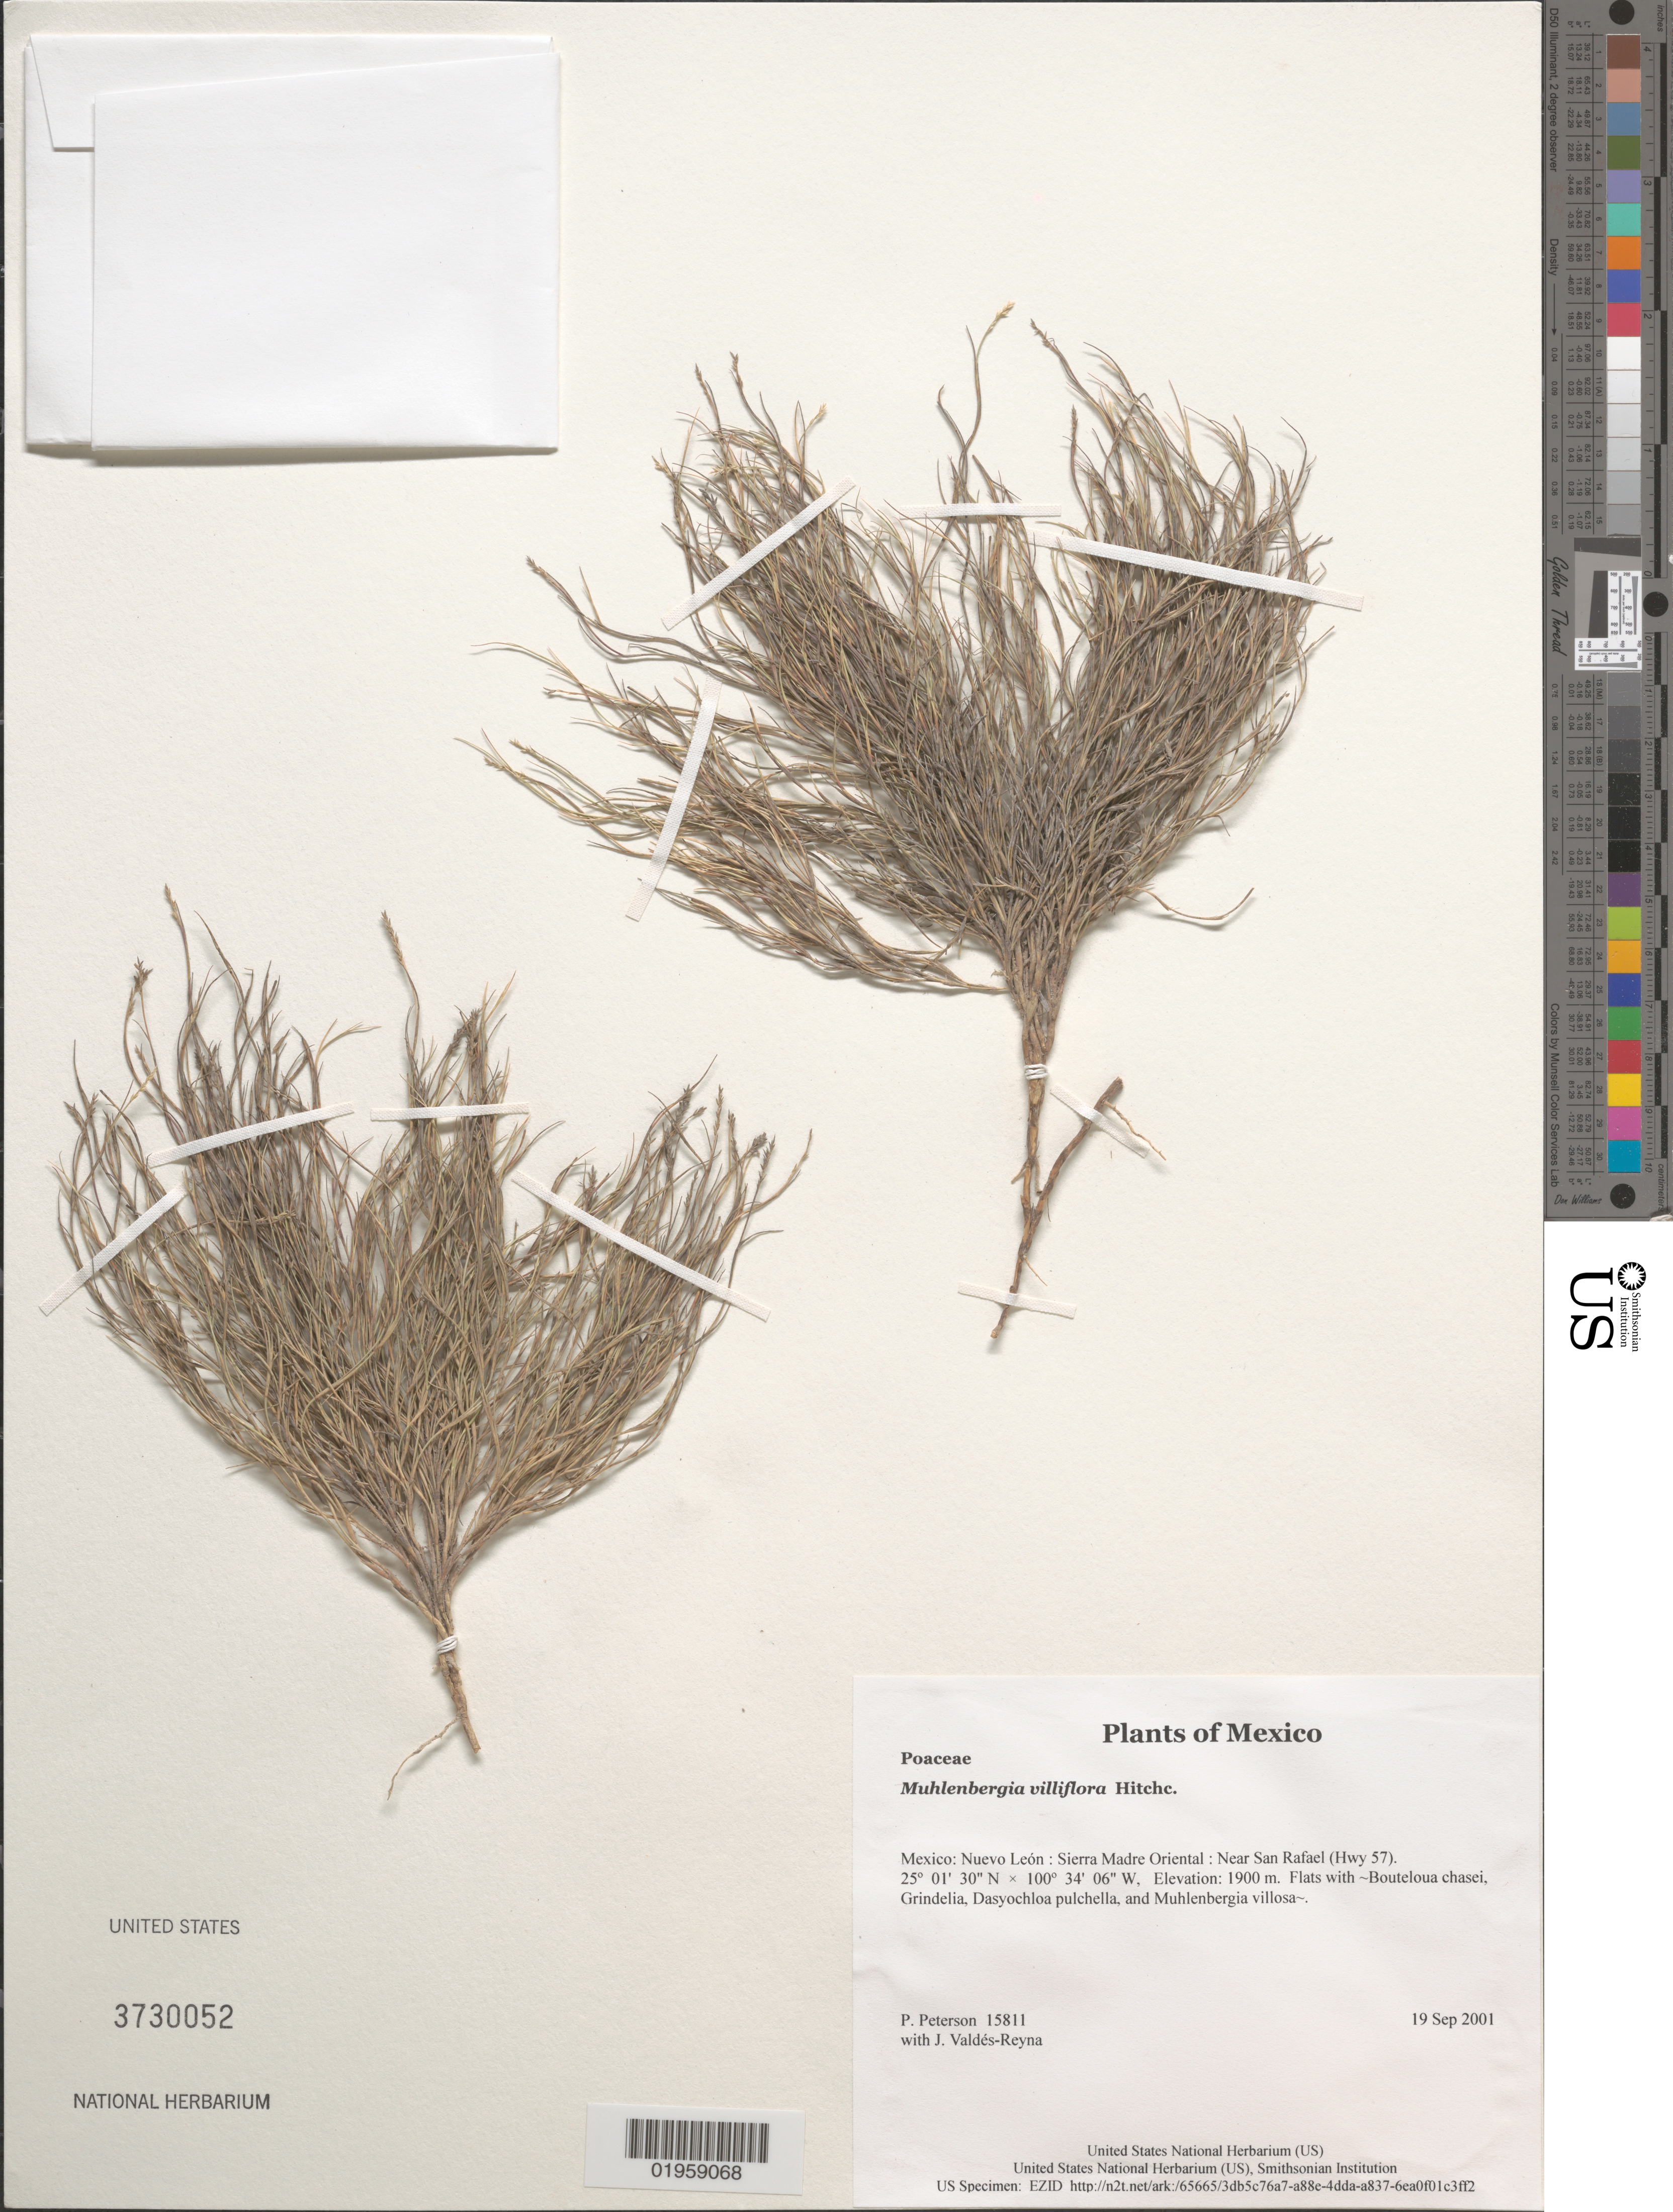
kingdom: Plantae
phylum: Tracheophyta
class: Liliopsida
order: Poales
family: Poaceae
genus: Muhlenbergia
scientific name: Muhlenbergia villiflora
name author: Hitchc.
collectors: P. M. Peterson & J. Valdés-Reyna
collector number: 15811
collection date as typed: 19 Sep 2001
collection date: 2001-09-19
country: Mexico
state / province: Nuevo León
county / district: Sierra Madre Oriental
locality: Near San Rafael (Hwy 57).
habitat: Flats with ~Bouteloua chasei, Grindelia, Dasyochloa pulchella, and Muhlenbergia villosa~.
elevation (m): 1900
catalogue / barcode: US 3730052